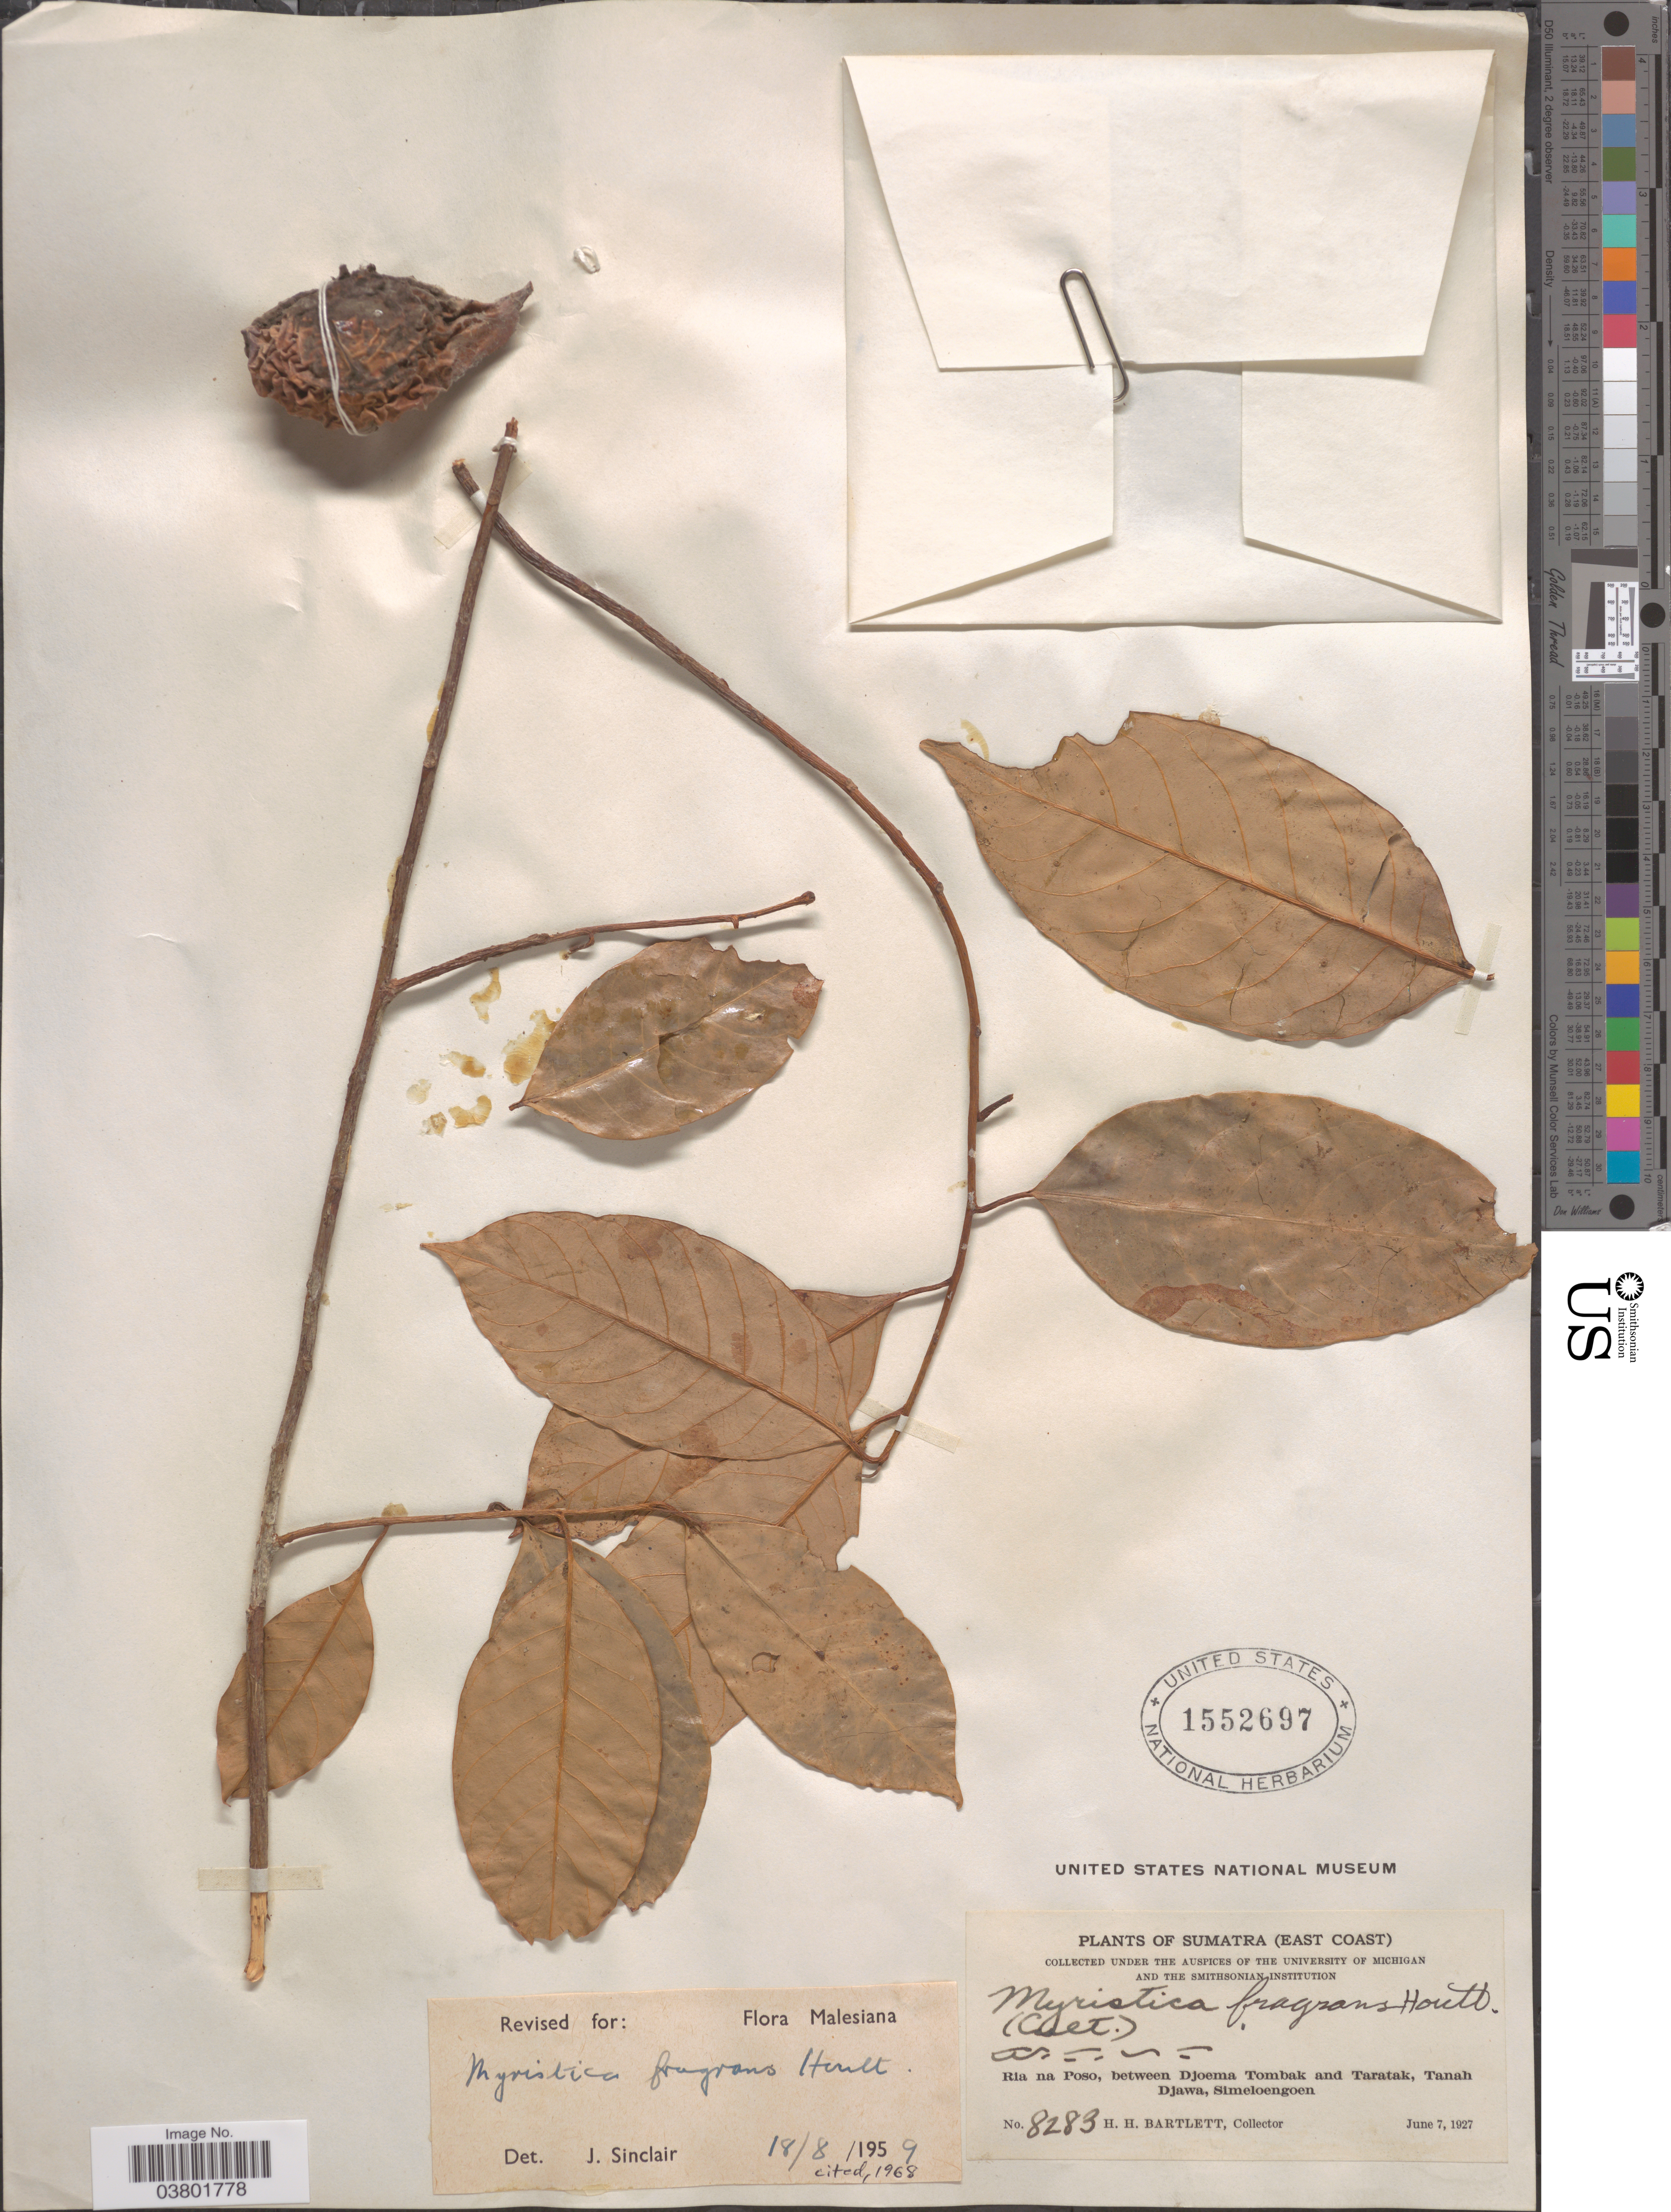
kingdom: Plantae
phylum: Tracheophyta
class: Magnoliopsida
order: Magnoliales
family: Myristicaceae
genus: Myristica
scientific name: Myristica fragrans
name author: Houtt.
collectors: H. H. Bartlett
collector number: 8283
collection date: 1927-06-07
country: Indonesia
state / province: Sumatra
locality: East Coast. Ria na Poso, between Djoema Tombak and Taratak, Tanah Djawa, Simeloengoen.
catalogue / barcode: US 1552697